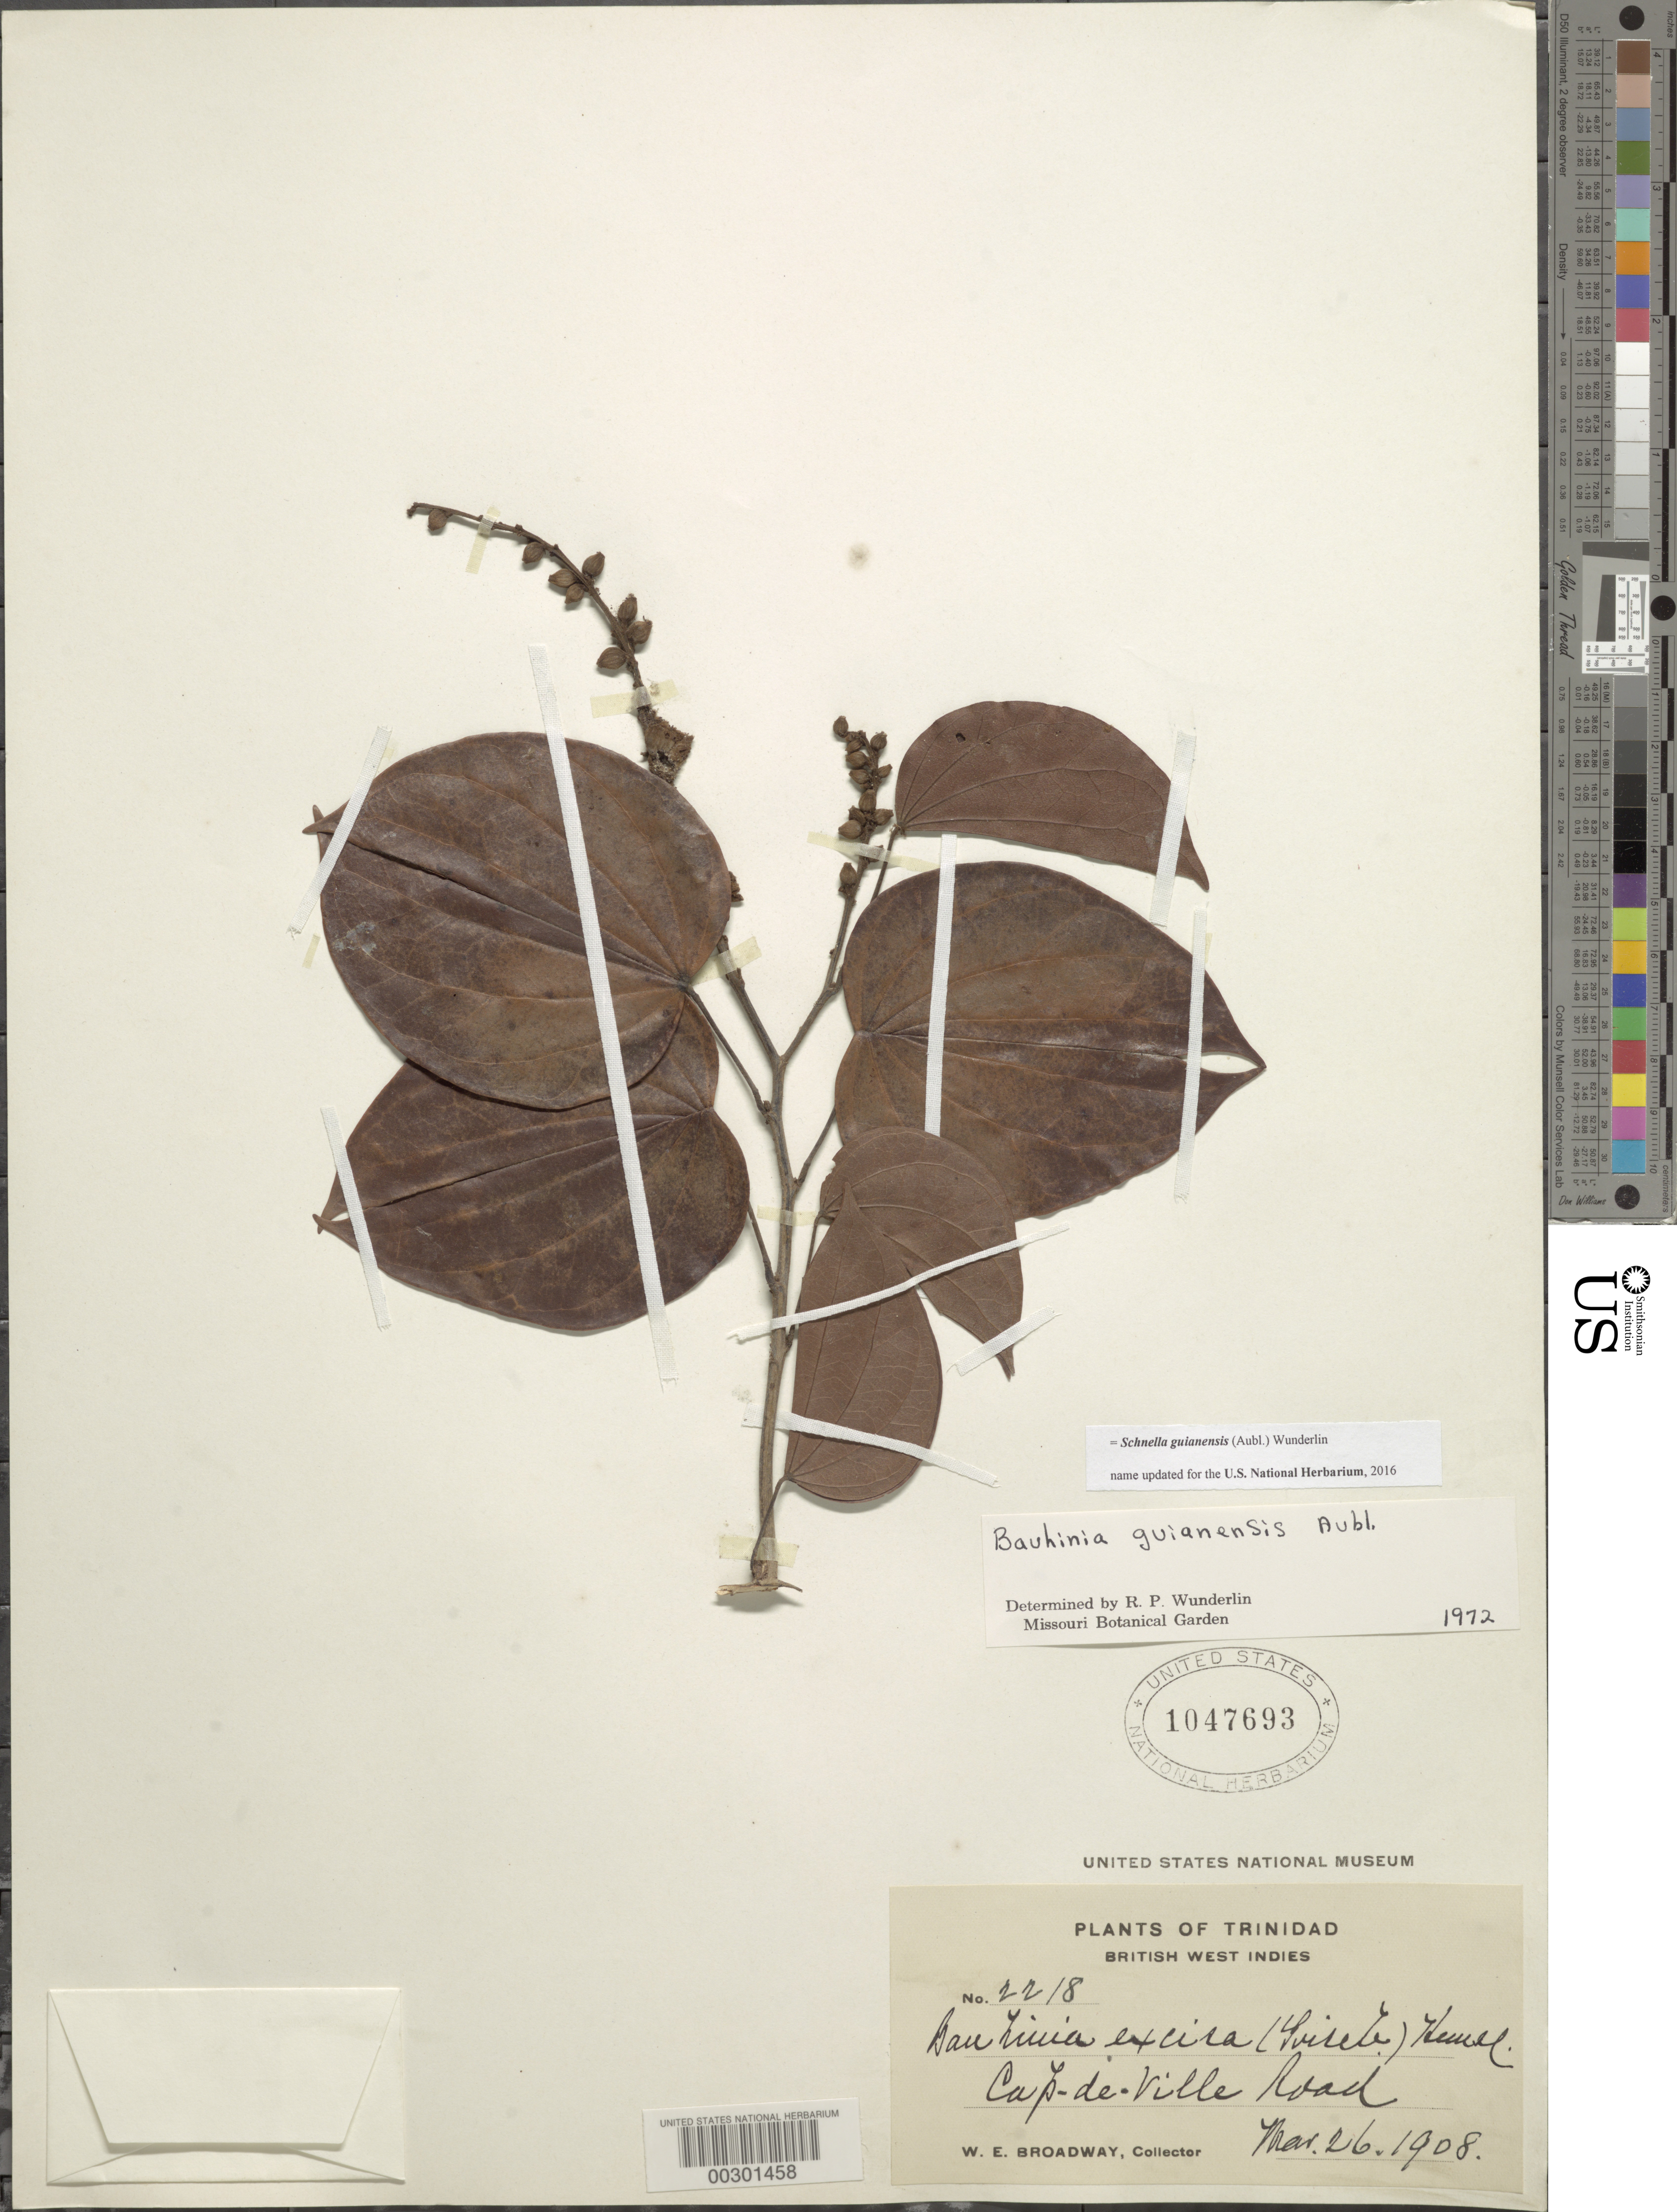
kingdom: Plantae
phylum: Tracheophyta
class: Magnoliopsida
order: Fabales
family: Fabaceae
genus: Schnella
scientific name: Schnella guianensis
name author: (Aubl.) Wunderlin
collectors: W. E. Broadway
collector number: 2218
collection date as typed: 26 Mar 1908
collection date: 1908-03-26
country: Trinidad and Tobago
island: Trinidad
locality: Cap-de-ville road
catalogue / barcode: US 1047693